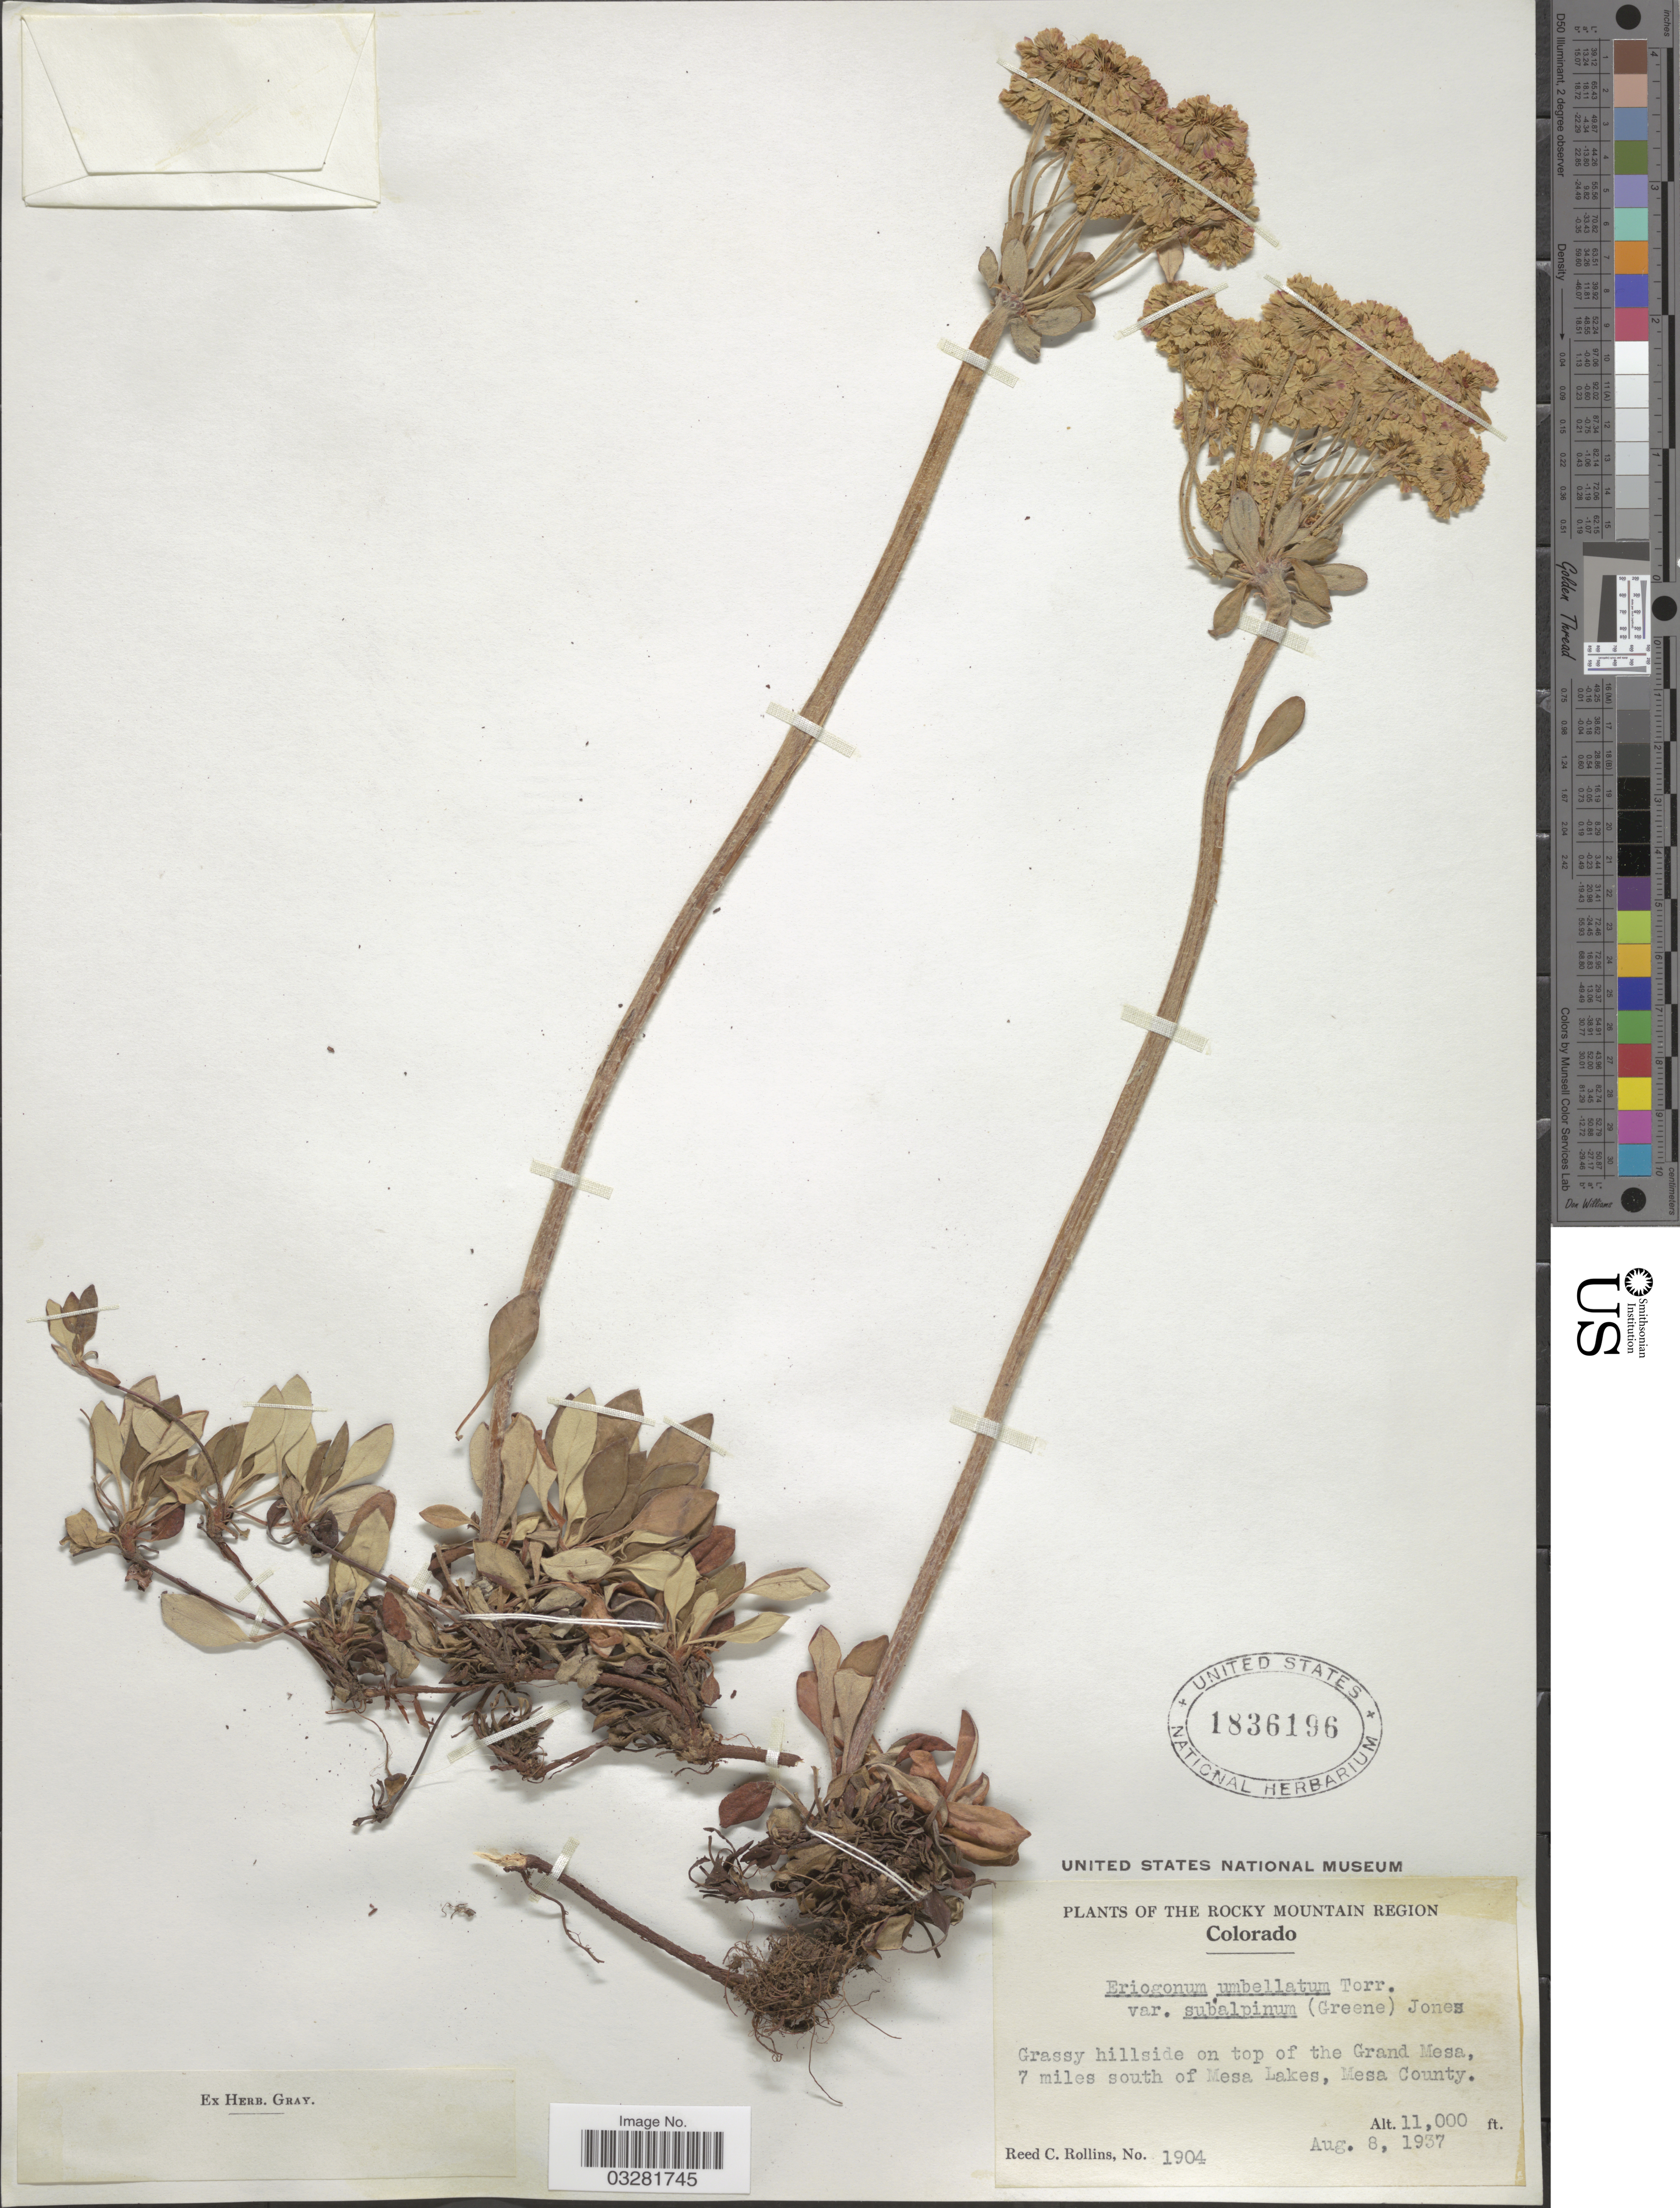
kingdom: Plantae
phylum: Tracheophyta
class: Magnoliopsida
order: Caryophyllales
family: Polygonaceae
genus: Eriogonum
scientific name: Eriogonum umbellatum var. subalpinum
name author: M.E. Jones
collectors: R. C. Rollins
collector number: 1904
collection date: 1937-08-08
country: United States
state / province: Colorado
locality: The Rocky Mountain Region. Grassy hillside on top of the Grand Mesa, 7 miles south of Mesa Lakes, Mesa County.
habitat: grassy hillside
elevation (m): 3353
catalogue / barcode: US 1836196